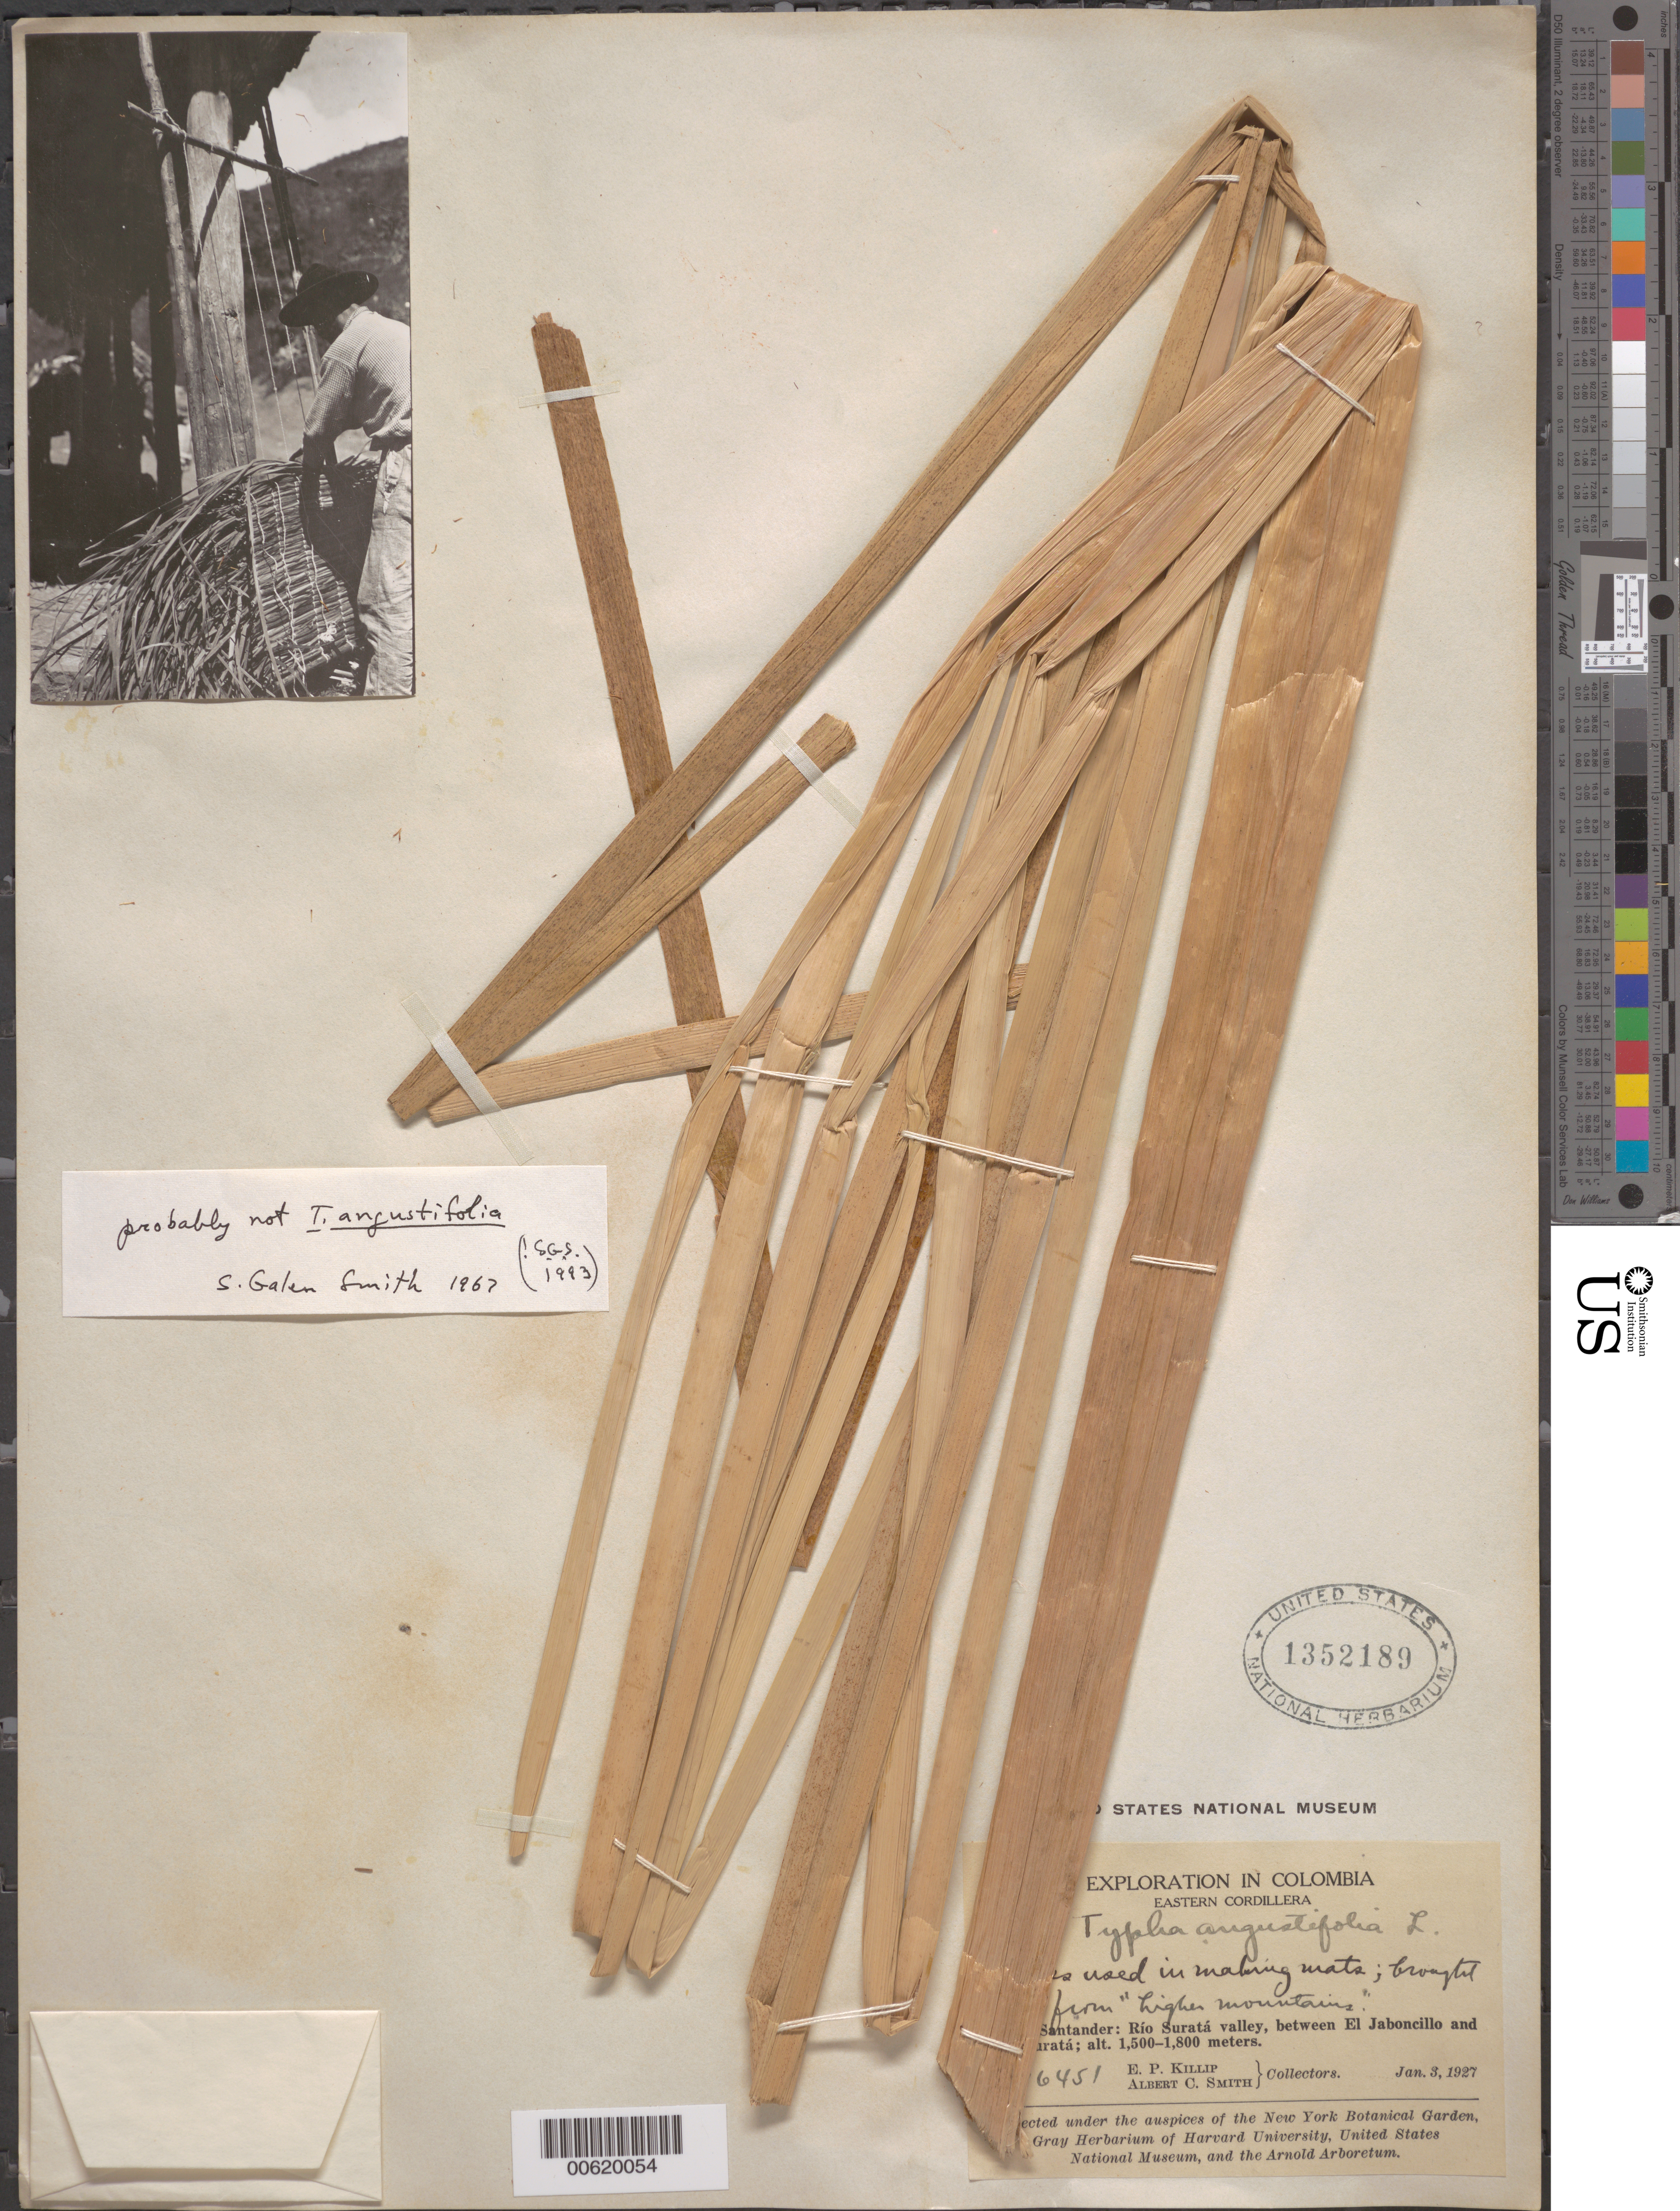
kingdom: Plantae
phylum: Tracheophyta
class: Liliopsida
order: Poales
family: Typhaceae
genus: Typha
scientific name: Typha sp.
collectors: E. P. Killip & A. C. Smith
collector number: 16451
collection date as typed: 03 Jan 1927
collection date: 1927-01-03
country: Colombia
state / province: Santander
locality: Rio Surata Valley between El Jaboncillo and Surata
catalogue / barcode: US 1352189